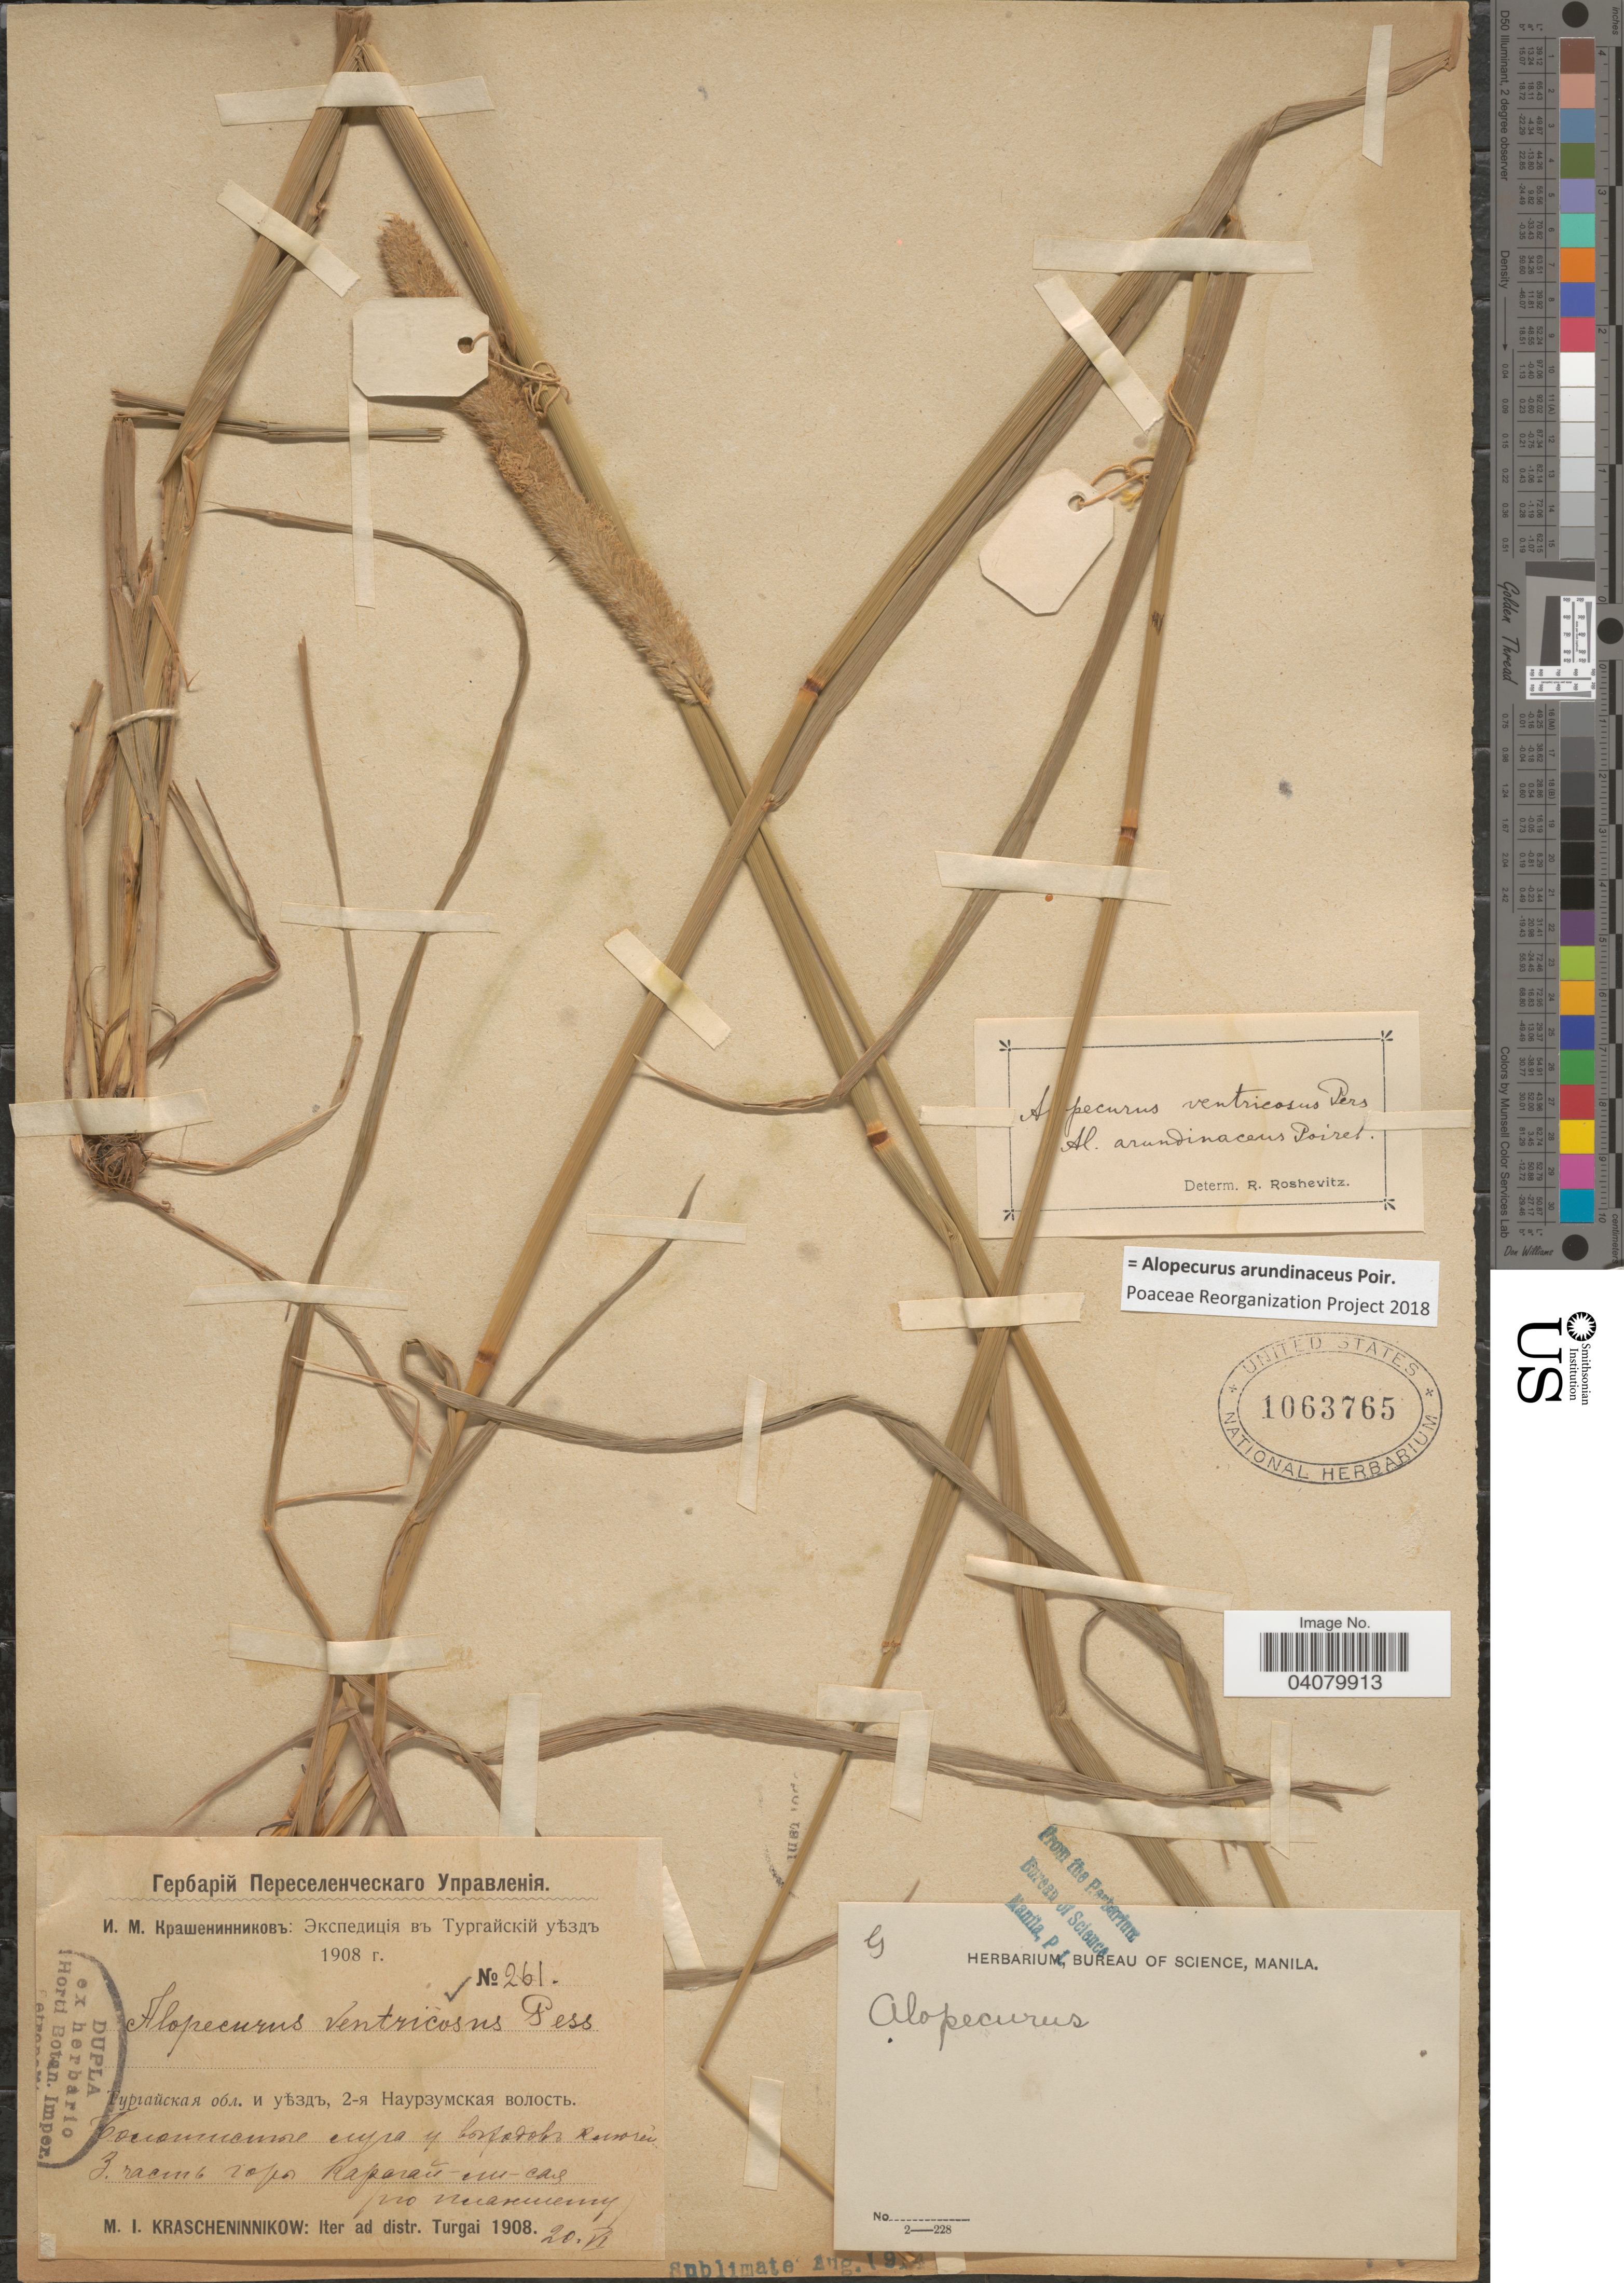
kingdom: Plantae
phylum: Tracheophyta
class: Liliopsida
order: Poales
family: Poaceae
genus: Alopecurus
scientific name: Alopecurus arundinaceus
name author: Poir.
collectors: M. Krascheninnikow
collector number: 261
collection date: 1908-06-20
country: Kazakhstan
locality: Iter ad distr. Turgai. West part of Mi Karagay-Say.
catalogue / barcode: US 1063765